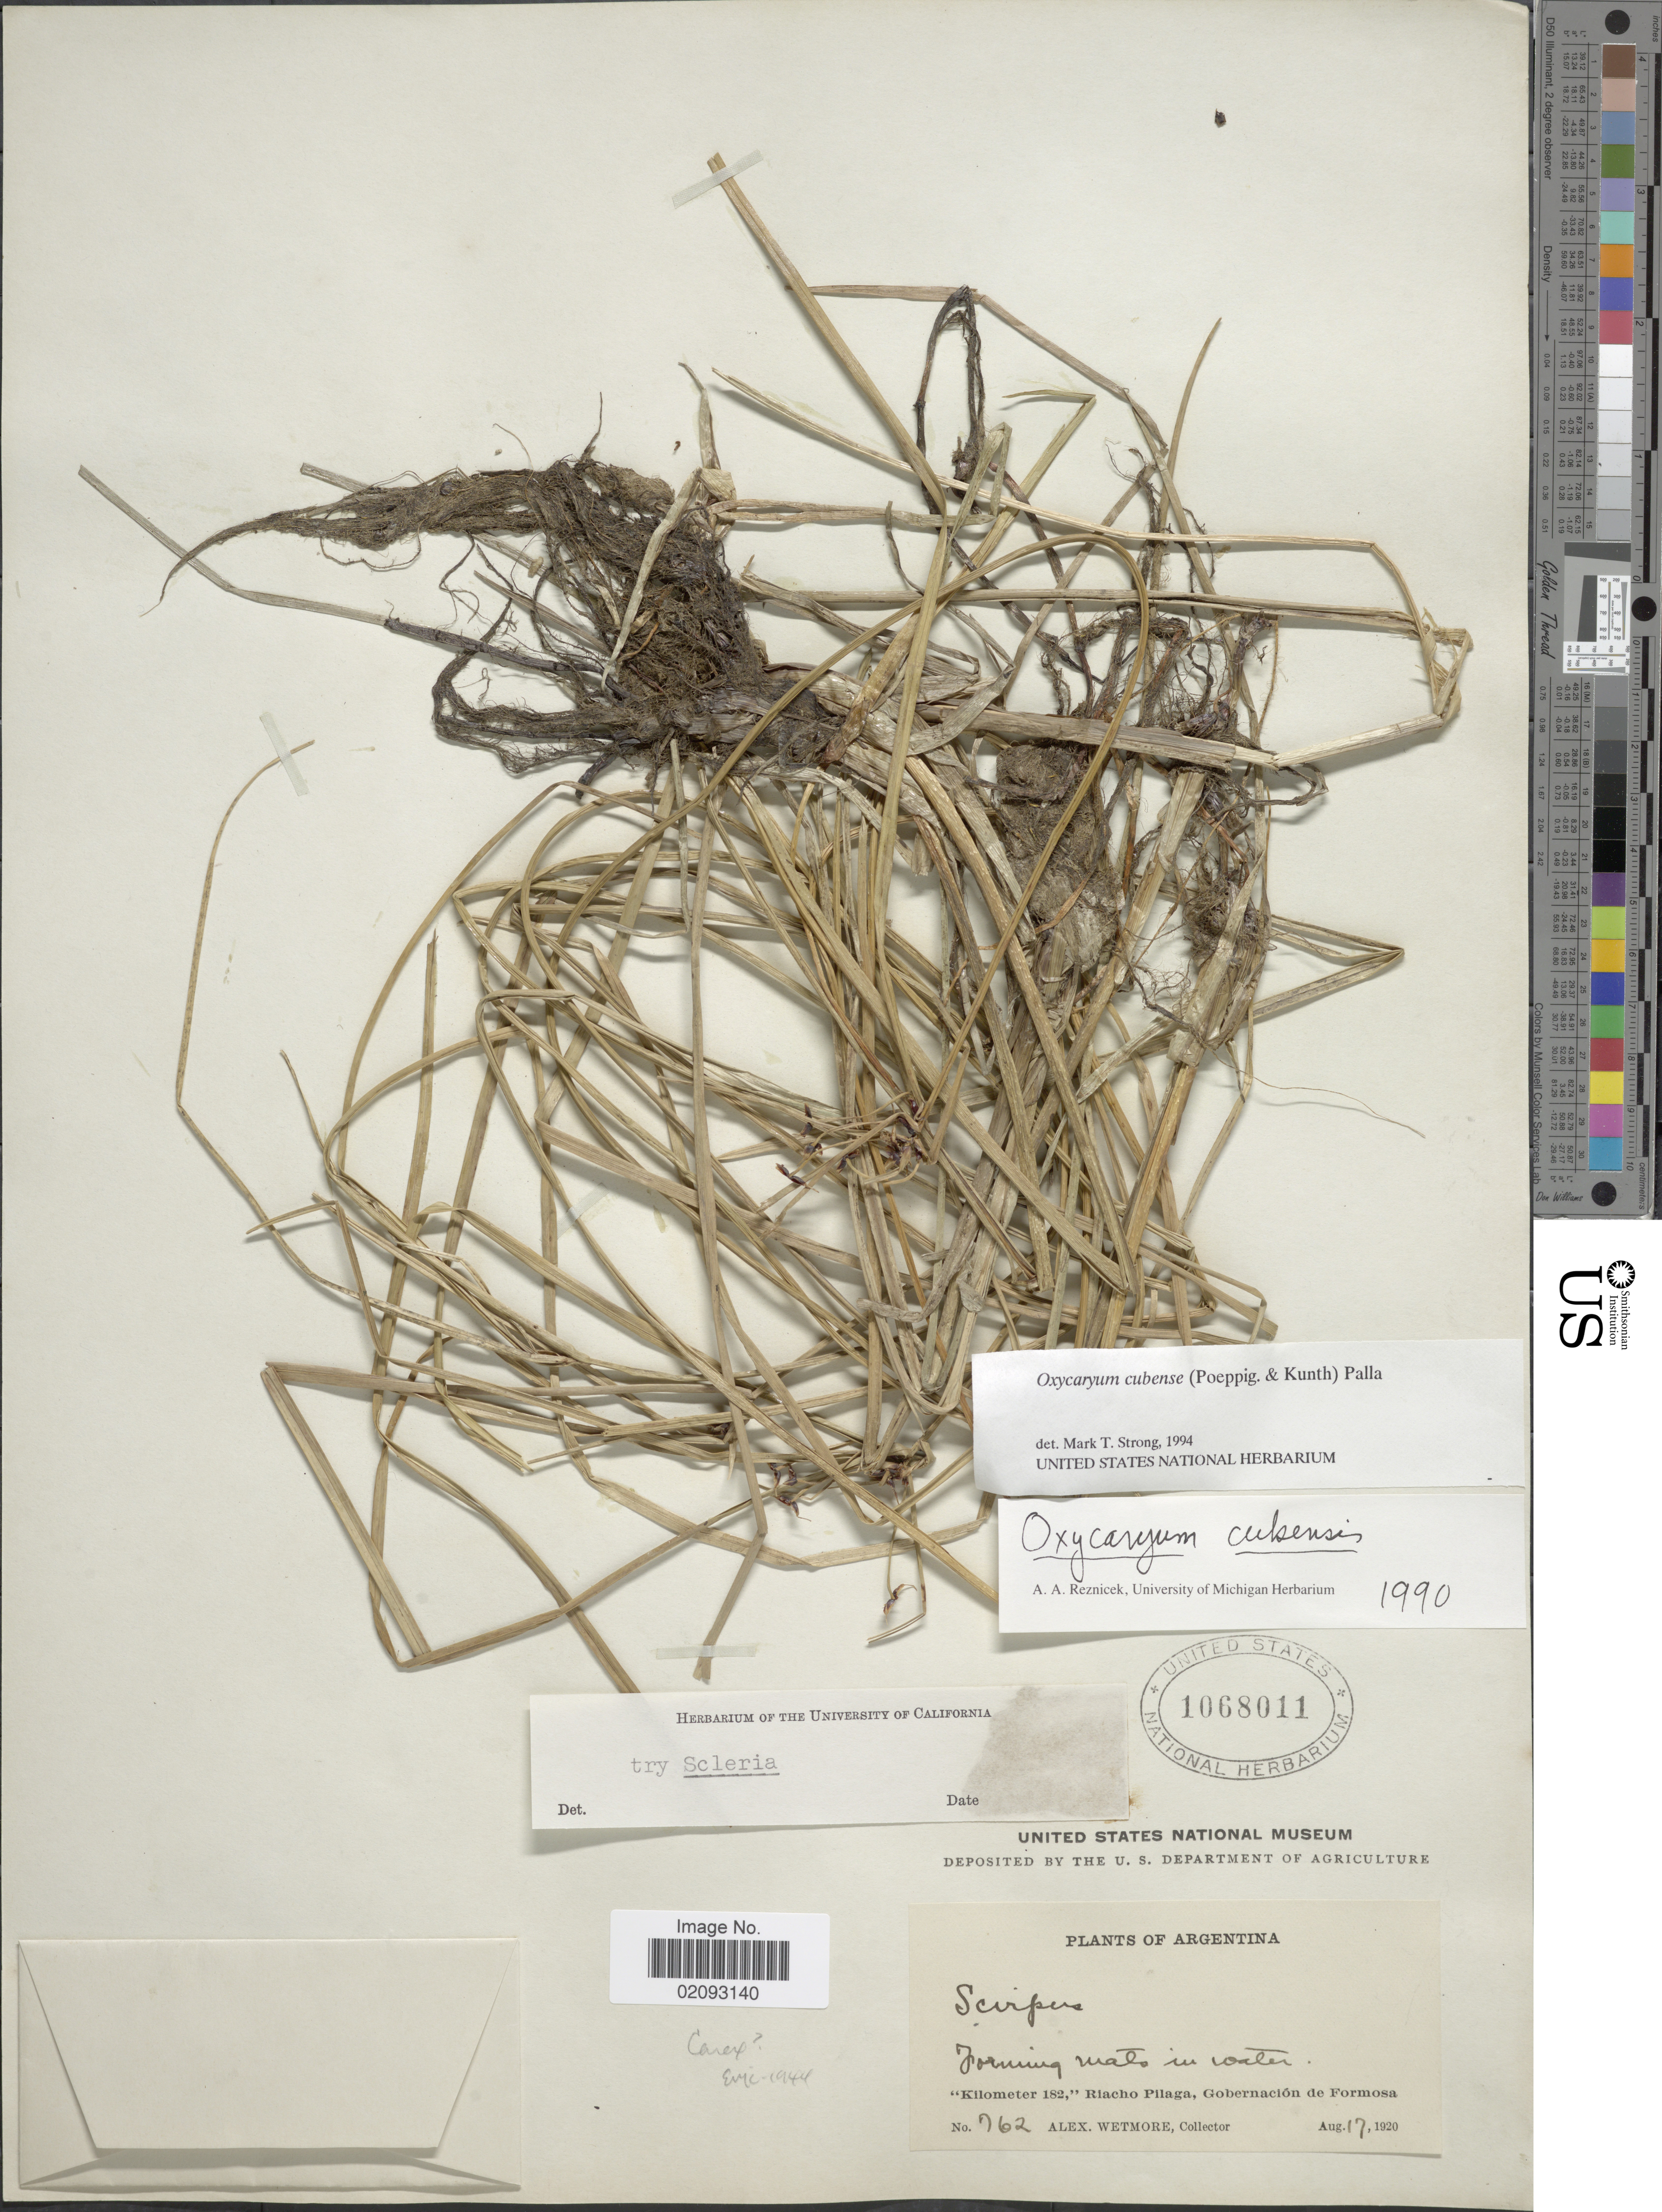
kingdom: Plantae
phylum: Tracheophyta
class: Liliopsida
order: Poales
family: Cyperaceae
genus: Cyperus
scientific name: Cyperus blepharoleptos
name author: Steud.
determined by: Strong, M. T., (US), Smithsonian Institution - National Museum of Natural History (UNITED STATES)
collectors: A. Wetmore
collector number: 762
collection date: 1920-08-17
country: Argentina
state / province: Formosa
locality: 'Kilometer 182, ' Riacho Pilaga, Gobernación de Formosa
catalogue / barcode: US 1068011